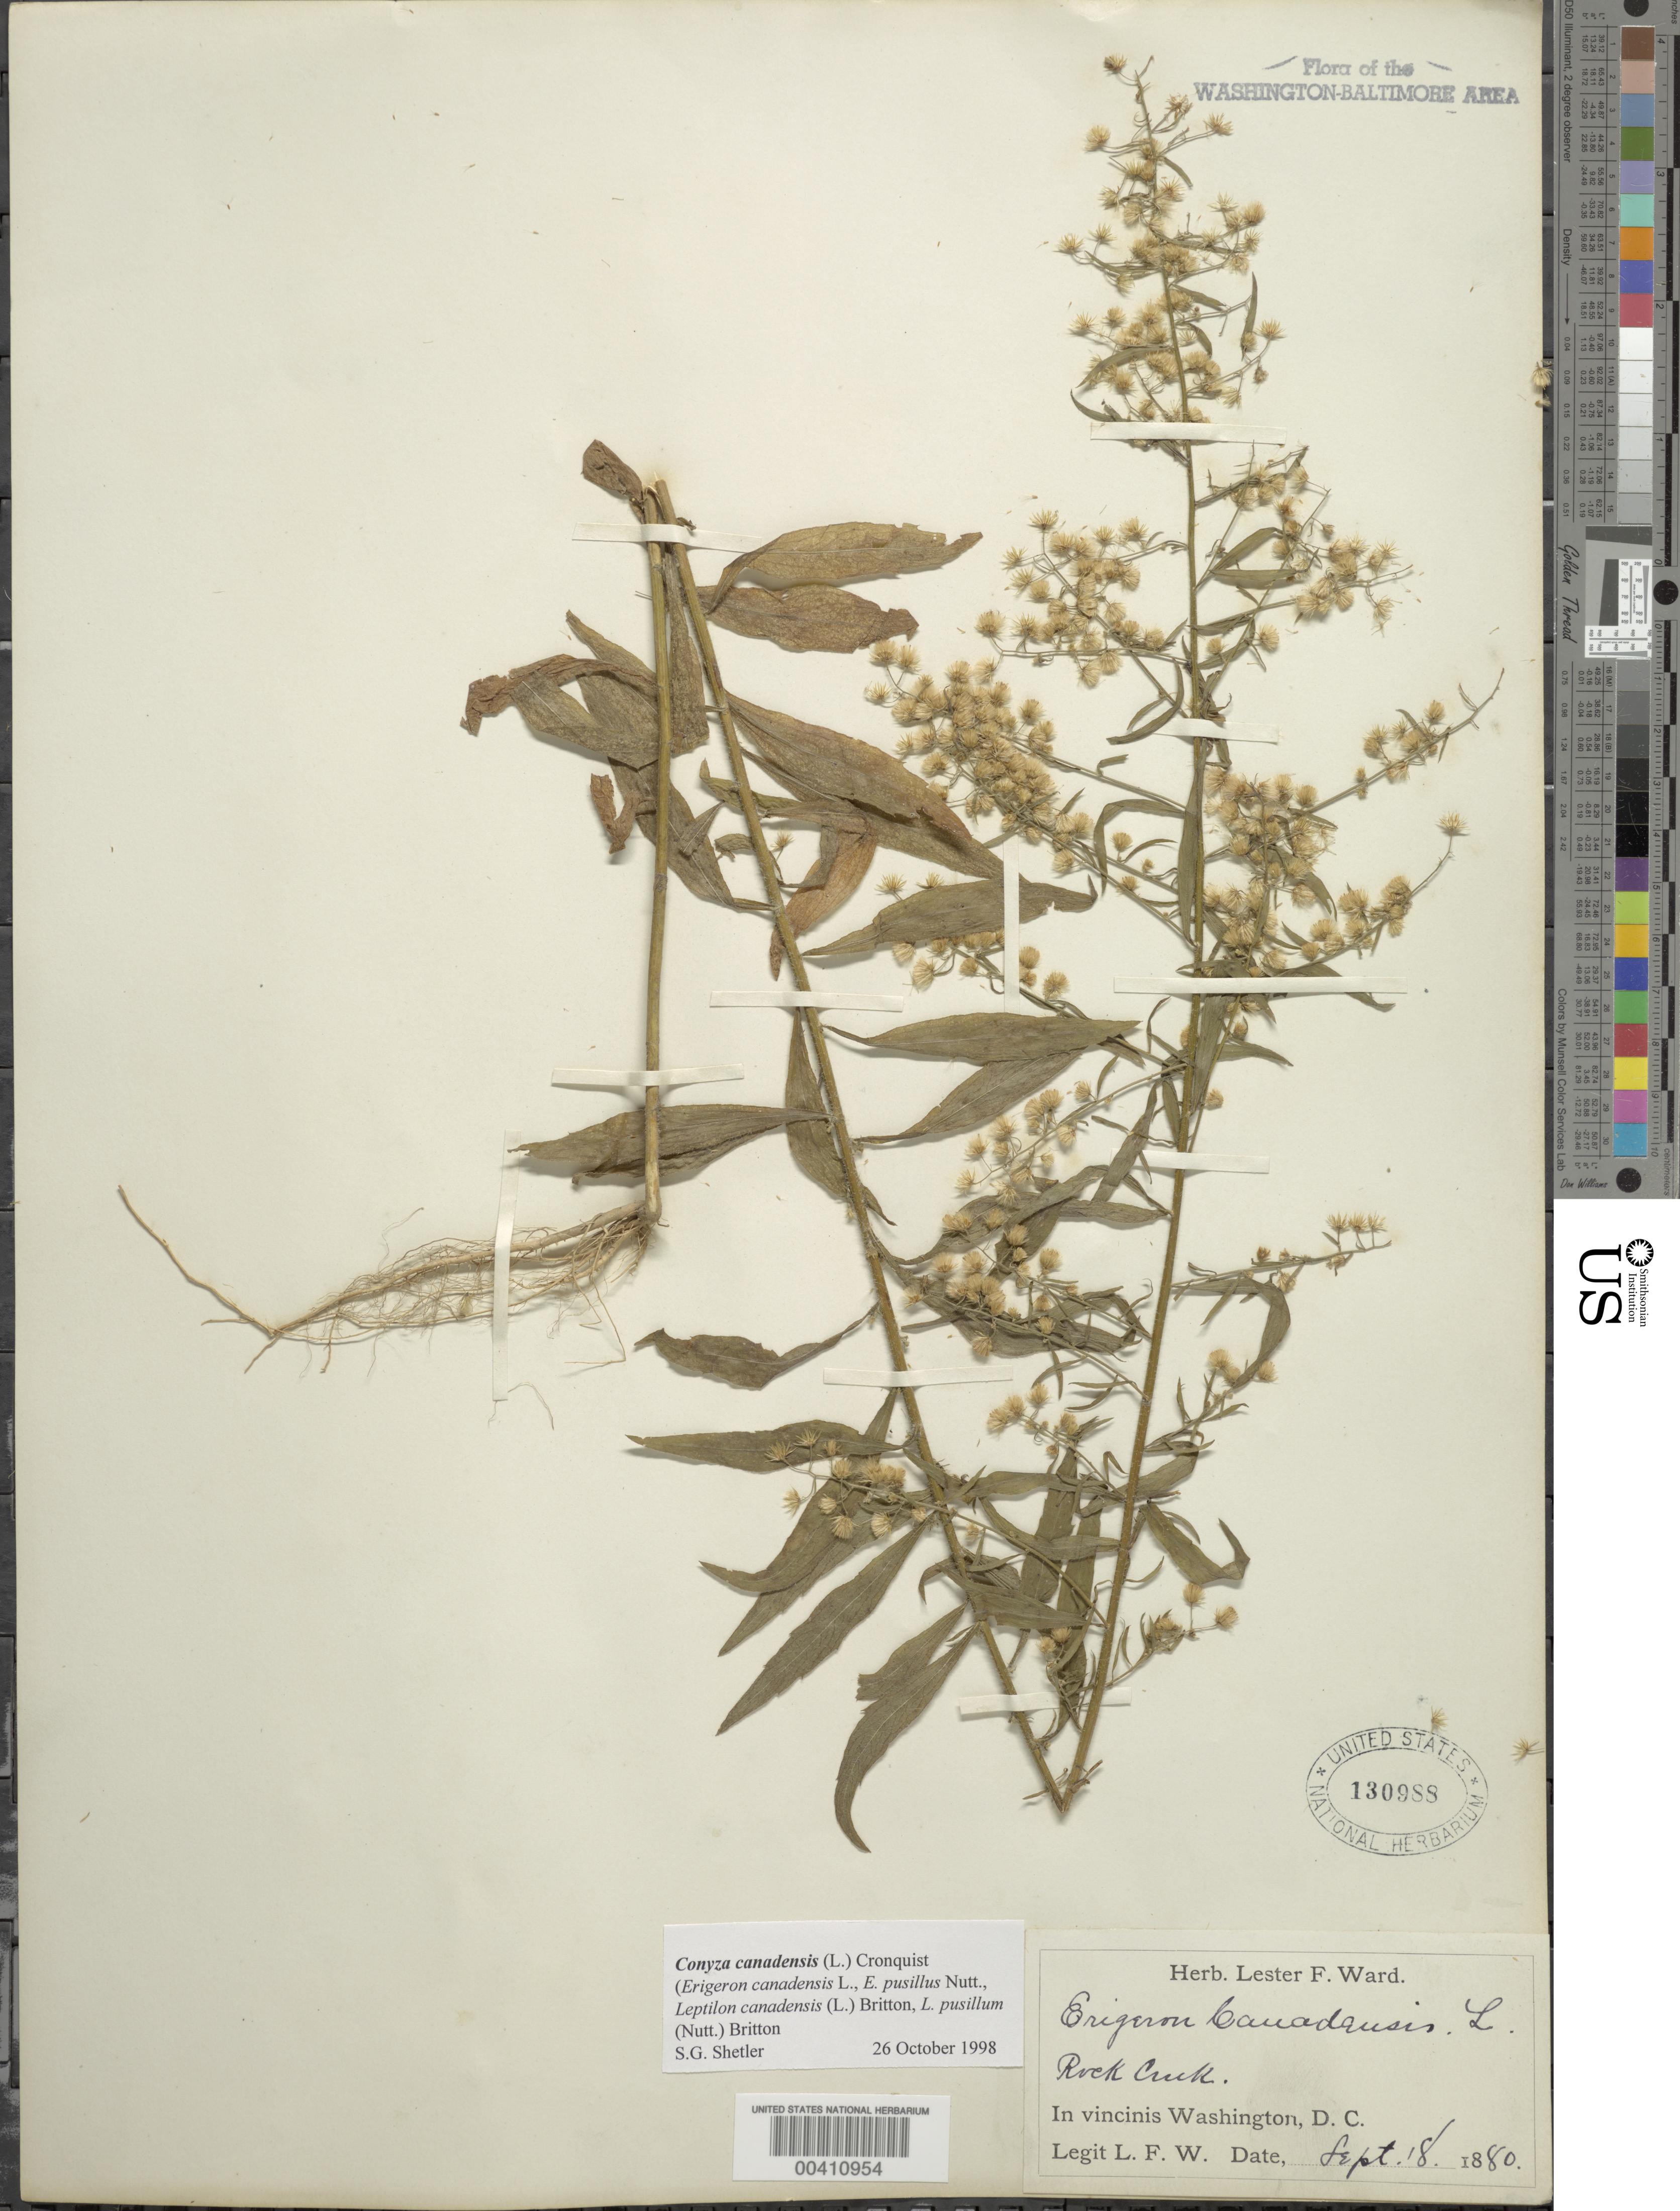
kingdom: Plantae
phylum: Tracheophyta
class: Magnoliopsida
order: Asterales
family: Asteraceae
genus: Conyza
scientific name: Conyza canadensis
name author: (L.) Cronq.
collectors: L. F. Ward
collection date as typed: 18 Sep 1880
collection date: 1880-09-18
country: United States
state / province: District of Columbia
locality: Rock Creek Rock Creek Park & vicinity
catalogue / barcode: US 130988